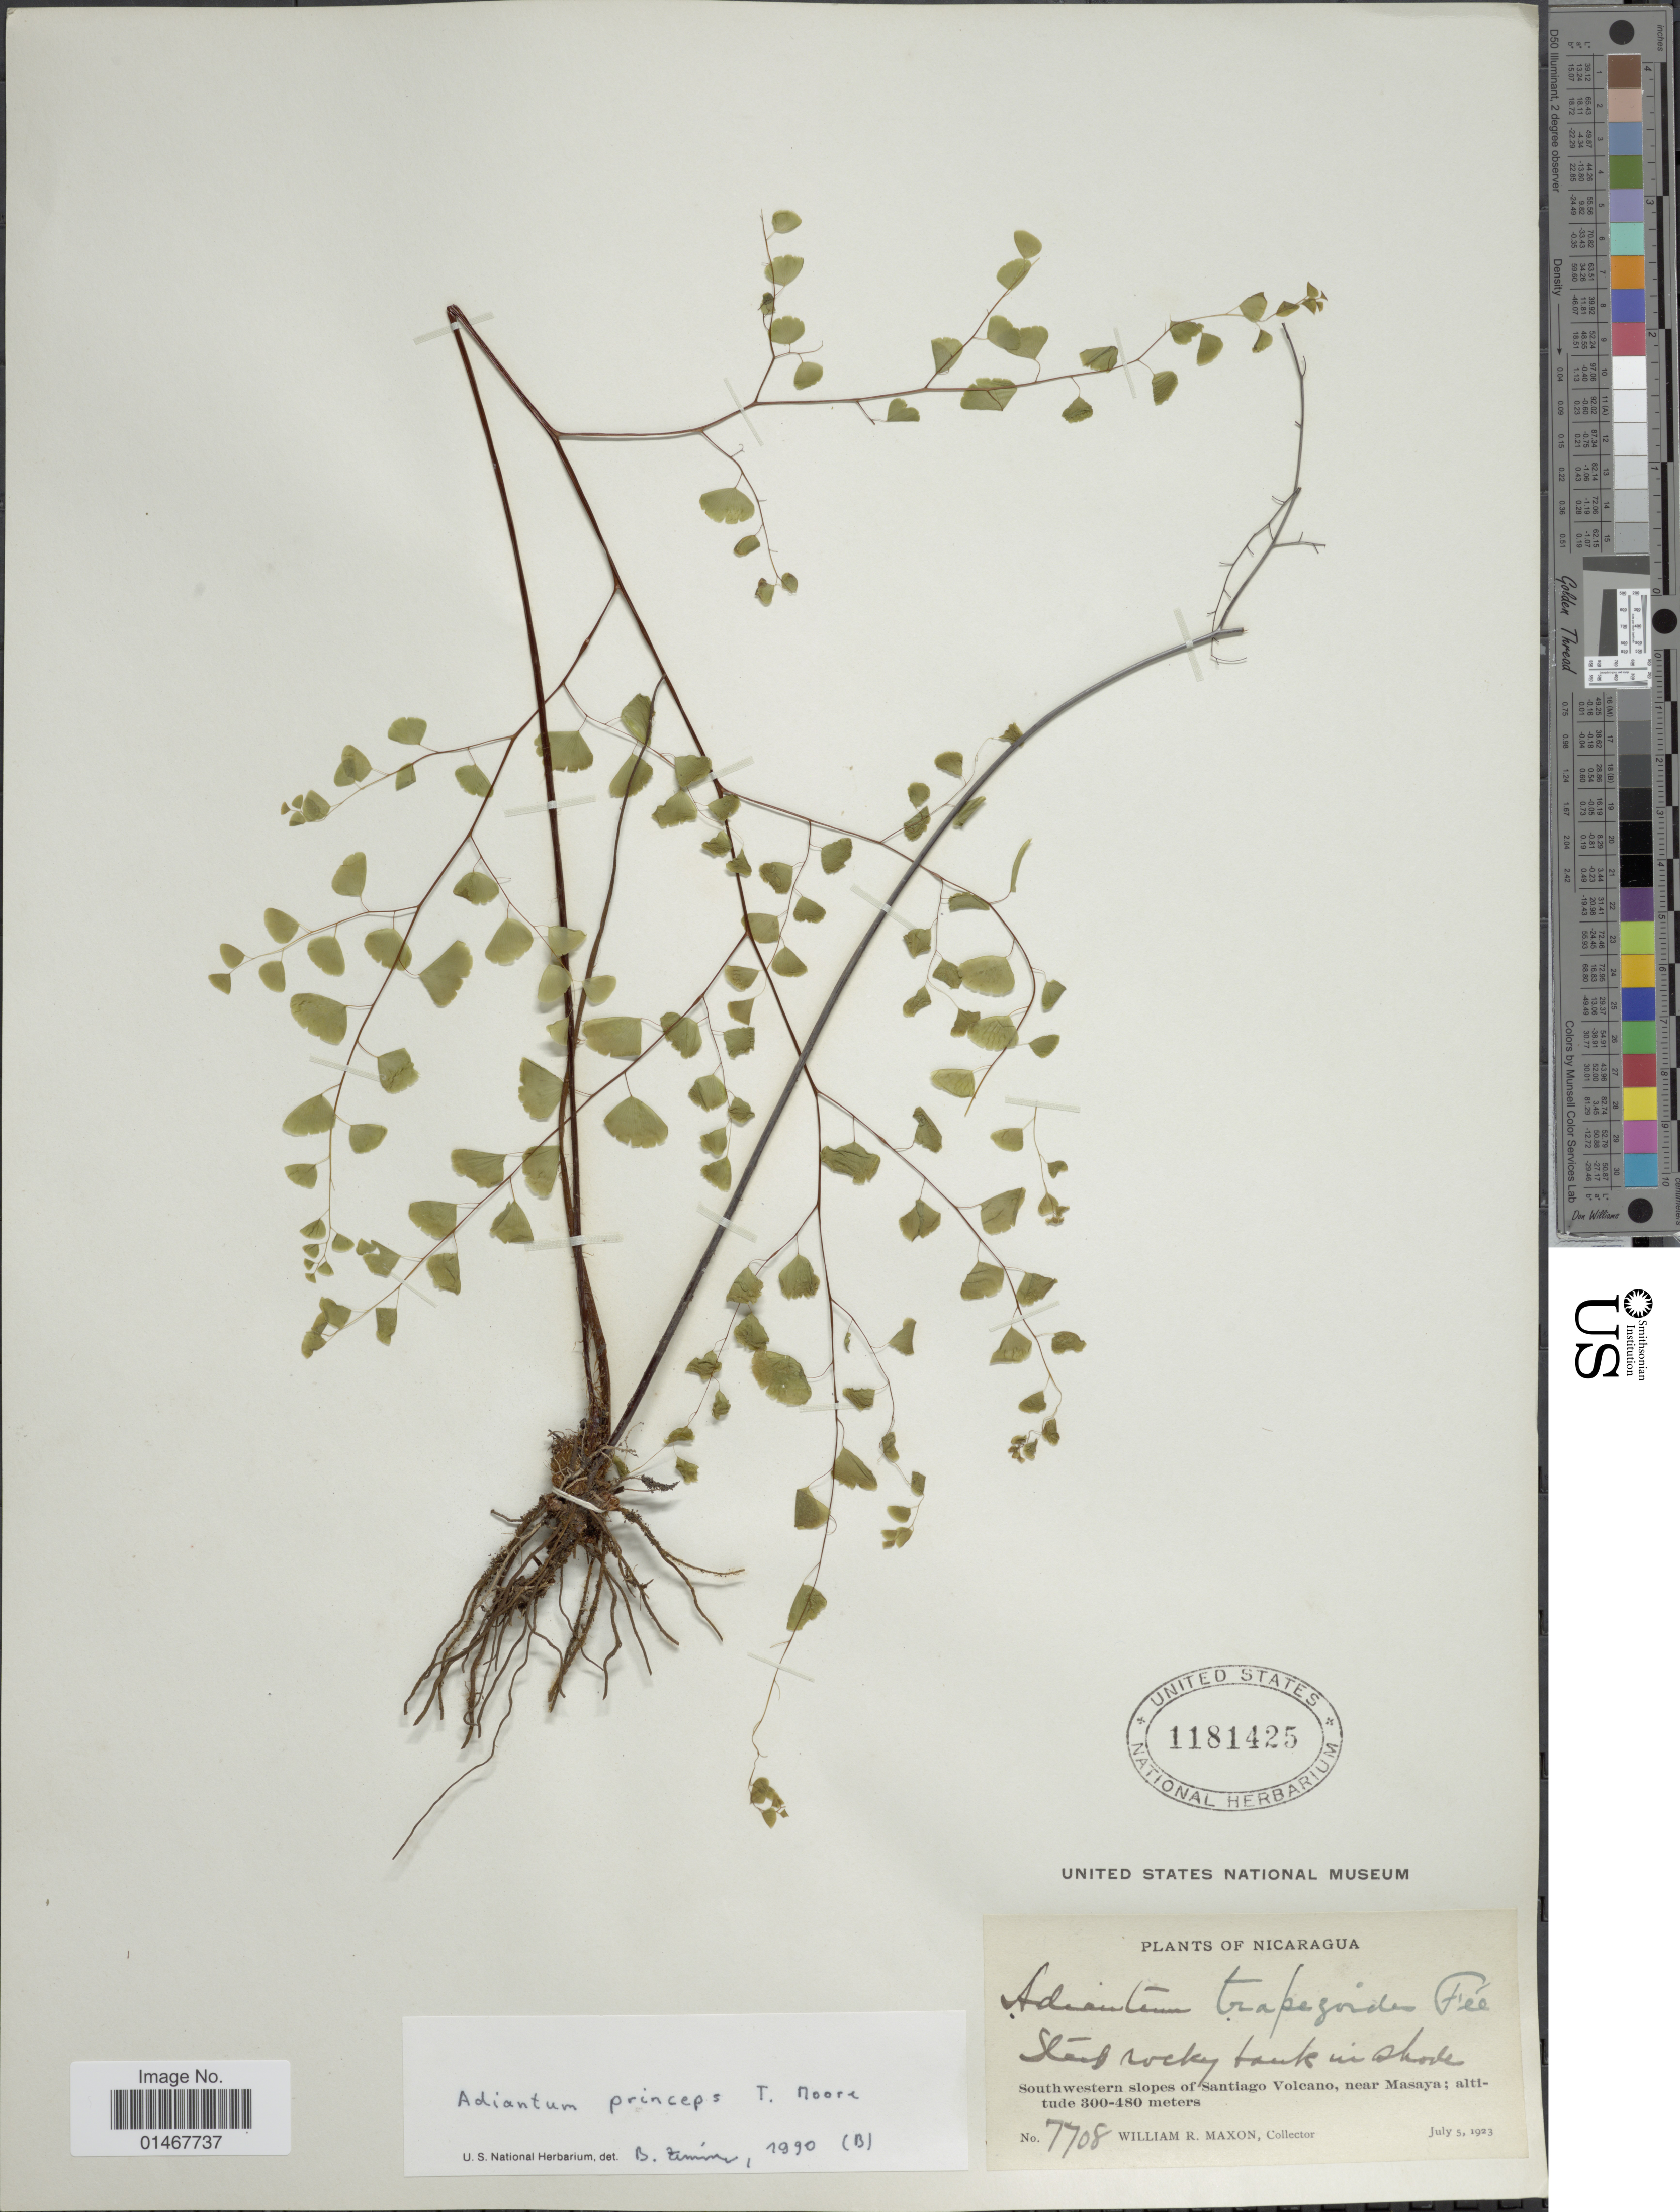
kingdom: Plantae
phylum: Tracheophyta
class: Polypodiopsida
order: Polypodiales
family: Pteridaceae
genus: Adiantum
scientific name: Adiantum princeps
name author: T. Moore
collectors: W. R. Maxon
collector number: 7708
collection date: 1923-07-05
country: Nicaragua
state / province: Masaya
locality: Southwestern slopes of Santiago Volcano, near Masaya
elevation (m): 300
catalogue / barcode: US 1181425